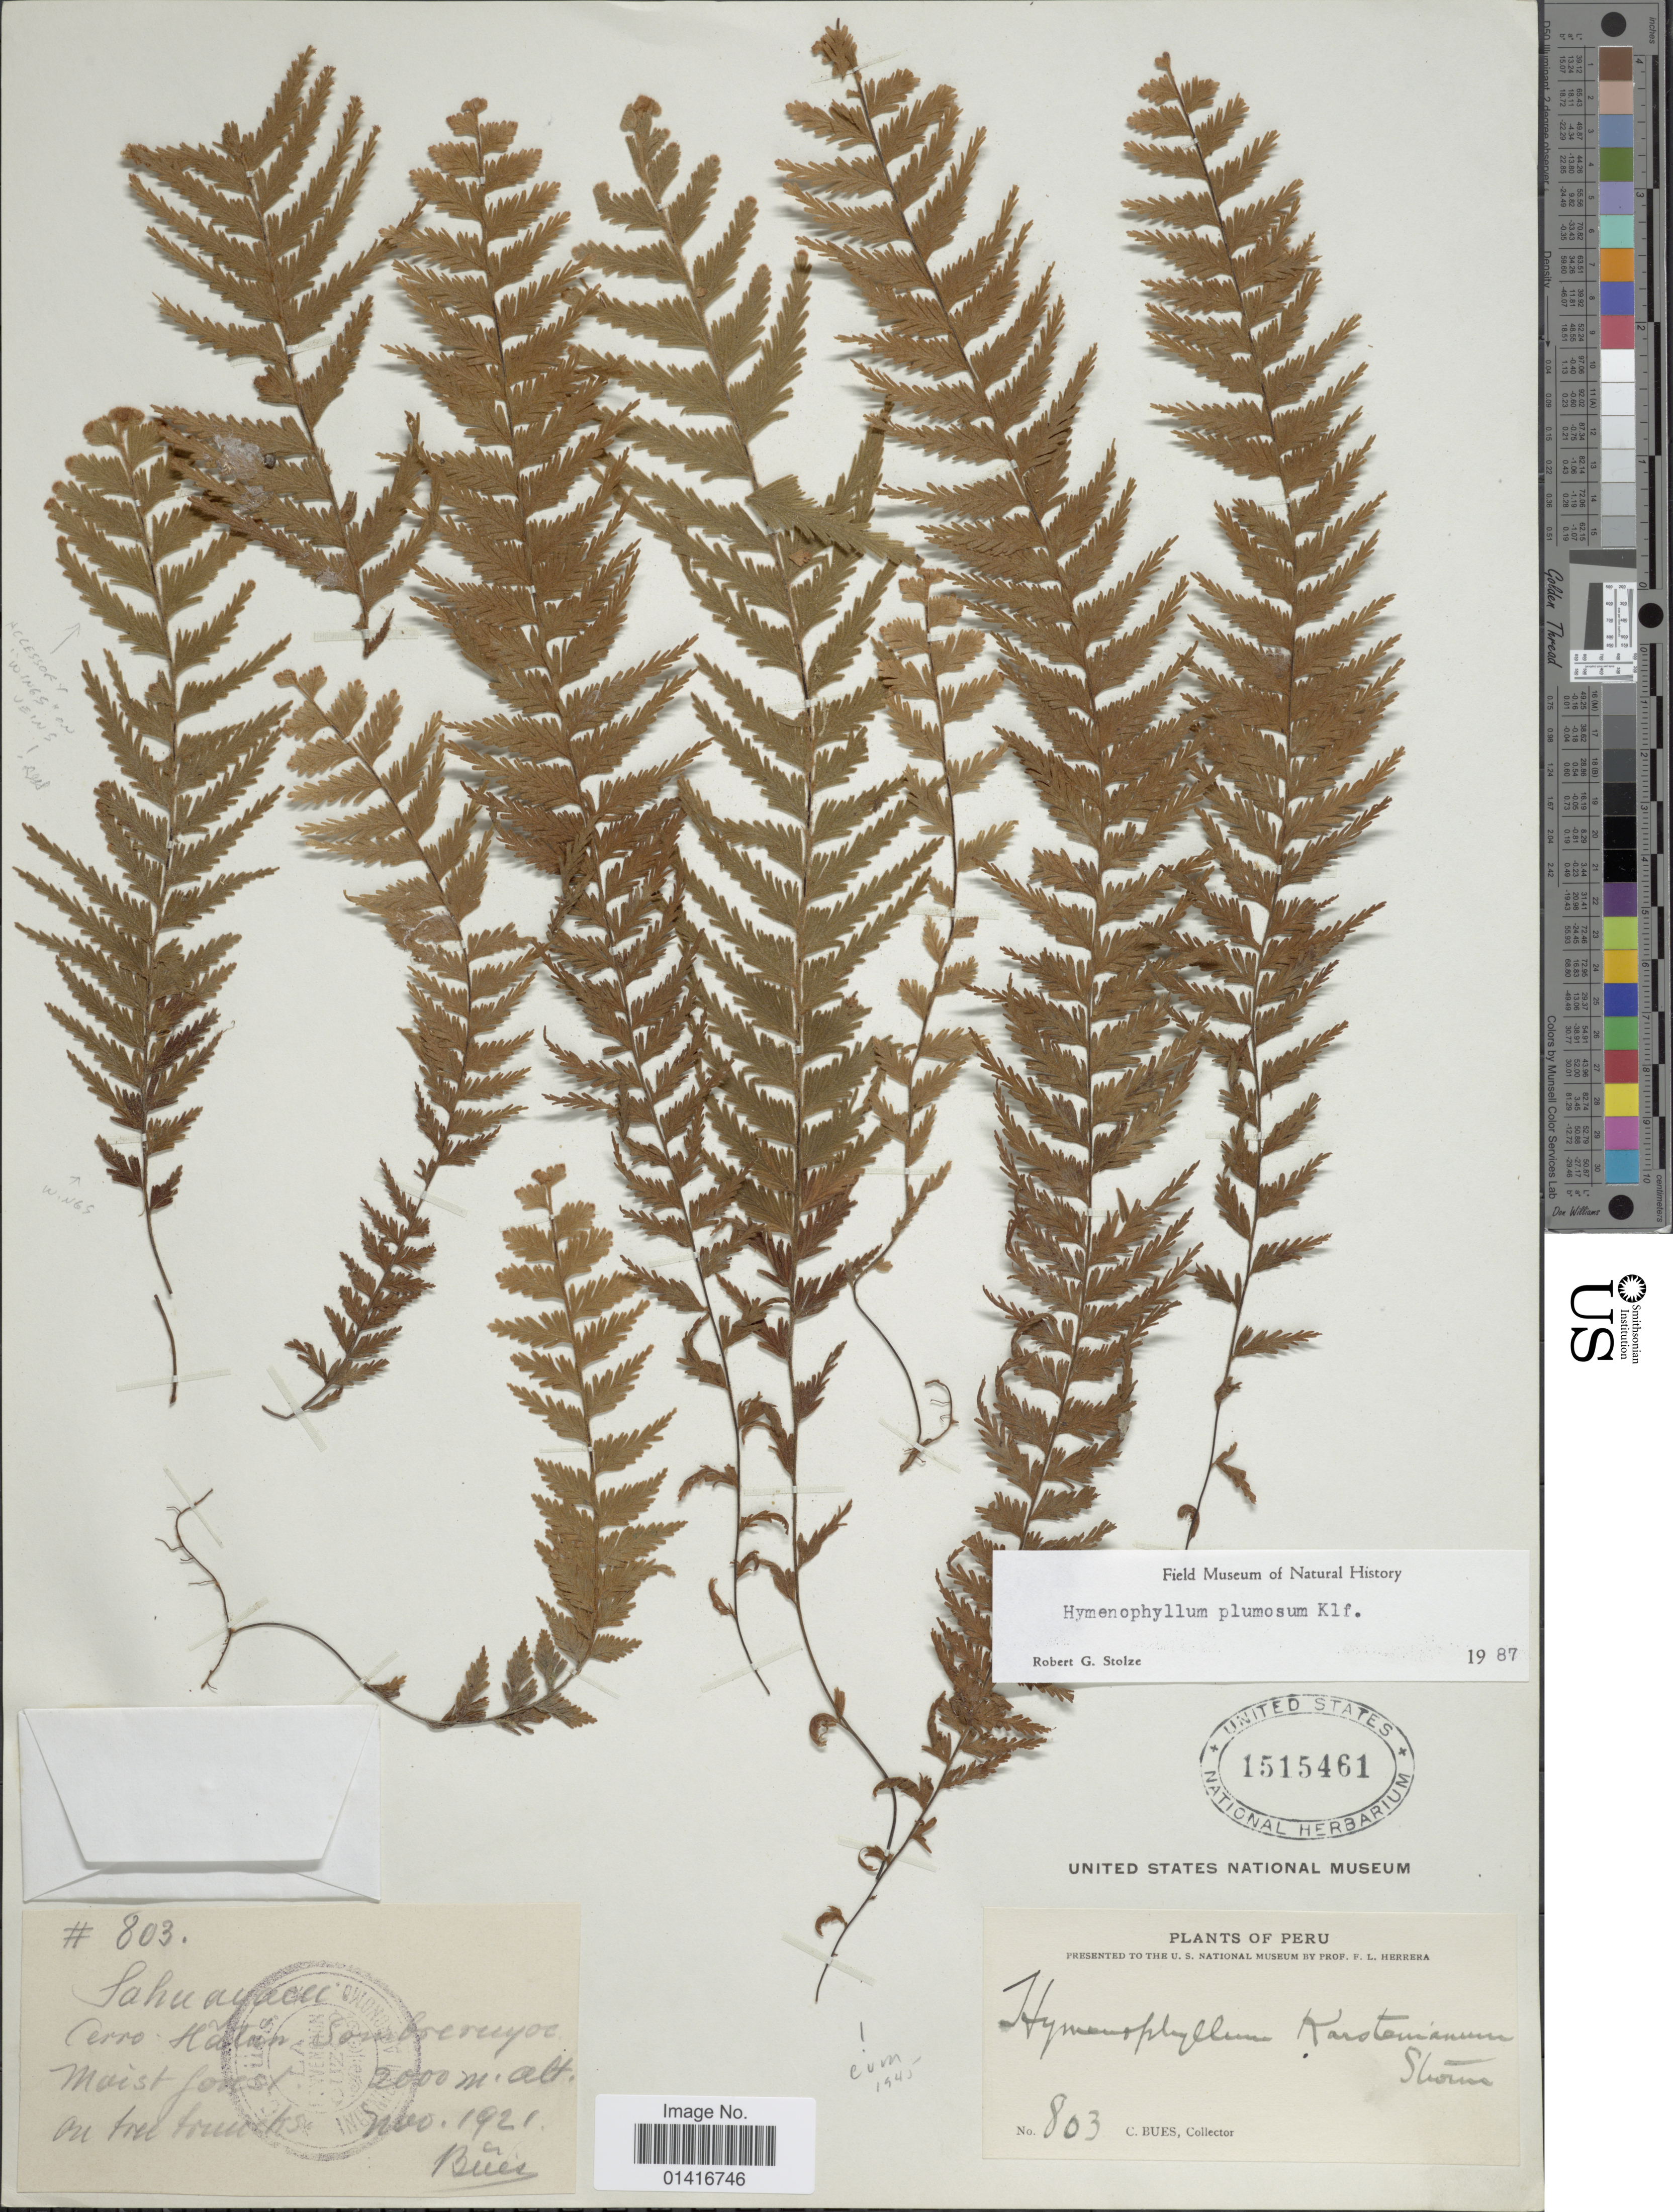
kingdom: Plantae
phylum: Tracheophyta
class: Polypodiopsida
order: Hymenophyllales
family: Hymenophyllaceae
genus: Hymenophyllum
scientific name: Hymenophyllum plumosum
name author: Kaulf.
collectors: C. Bues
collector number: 803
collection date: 1921-11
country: Peru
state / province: Cusco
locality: Sahuayacu. Cerro Hatun. Sombreruyoc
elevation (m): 2000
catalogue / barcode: US 1515461